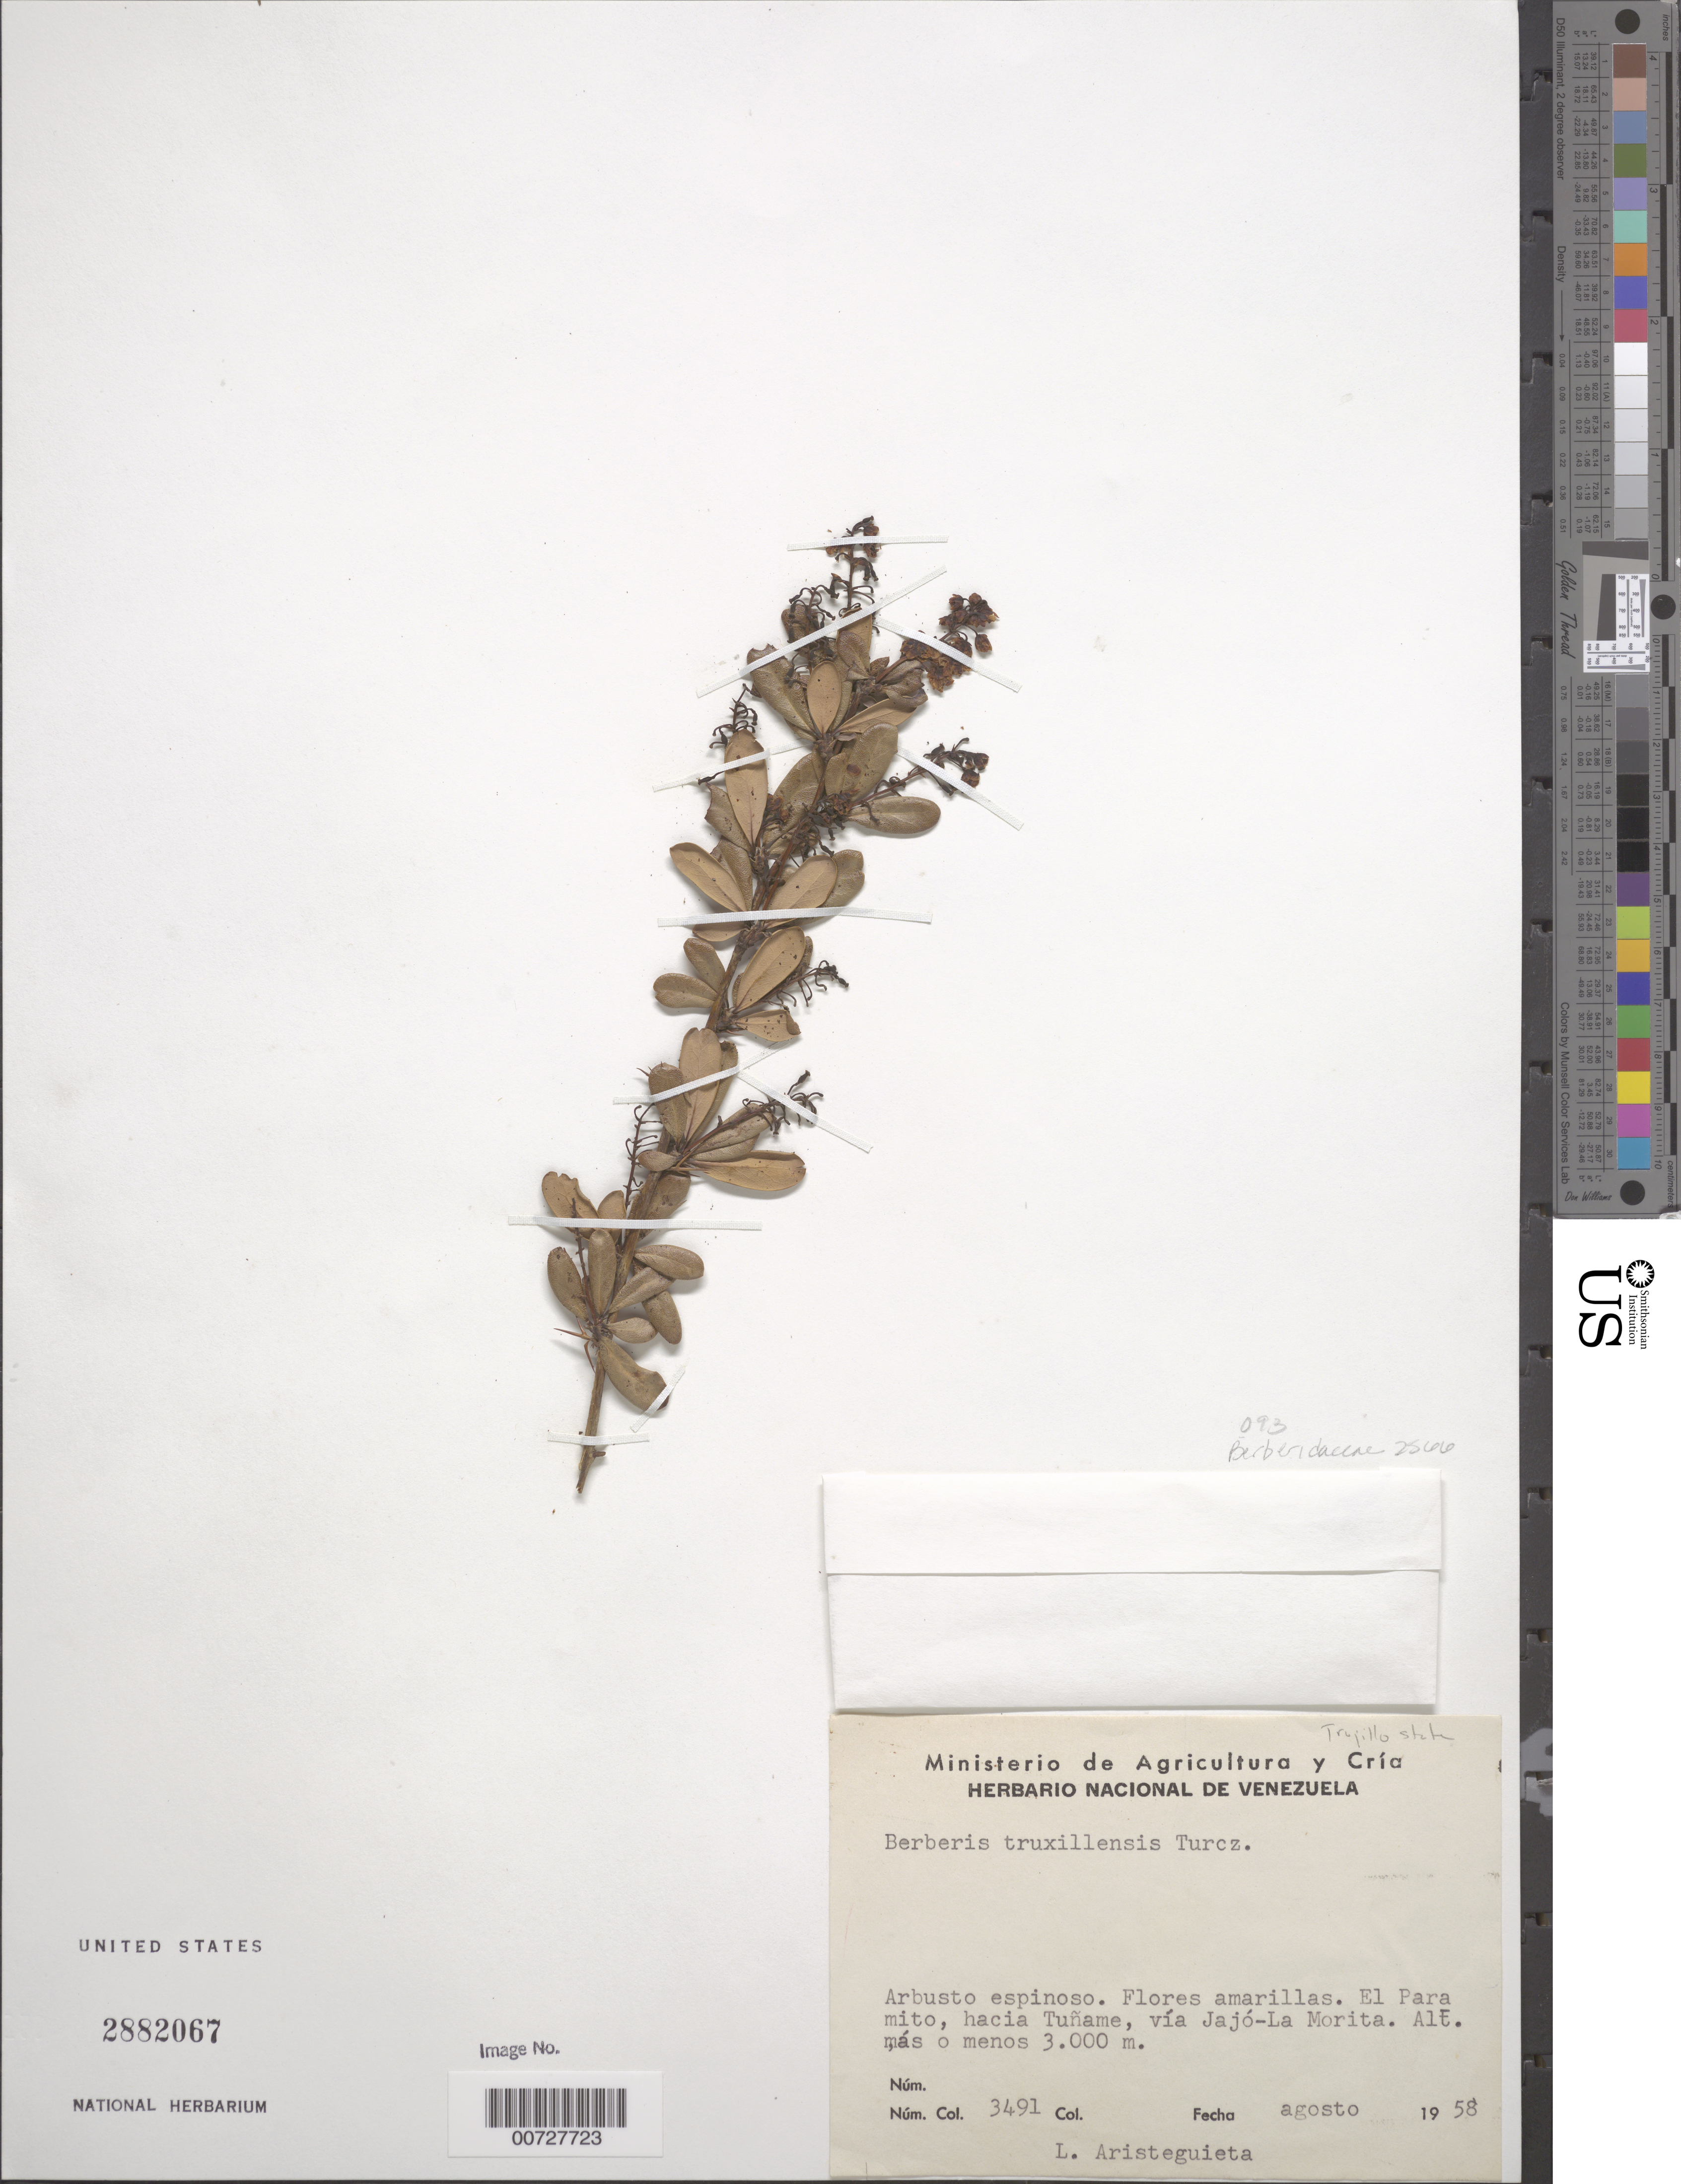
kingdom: Plantae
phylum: Tracheophyta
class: Magnoliopsida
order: Ranunculales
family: Berberidaceae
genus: Berberis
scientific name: Berberis truxillensis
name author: Turcz.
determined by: Aristeguieta, L.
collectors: L. Aristeguieta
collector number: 3491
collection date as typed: Aug 1958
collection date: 1958-08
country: Venezuela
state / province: Trujillo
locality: El Paramito, hacia Tuñame, vía Jajó-La Morita.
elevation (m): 3000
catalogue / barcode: US 2882067